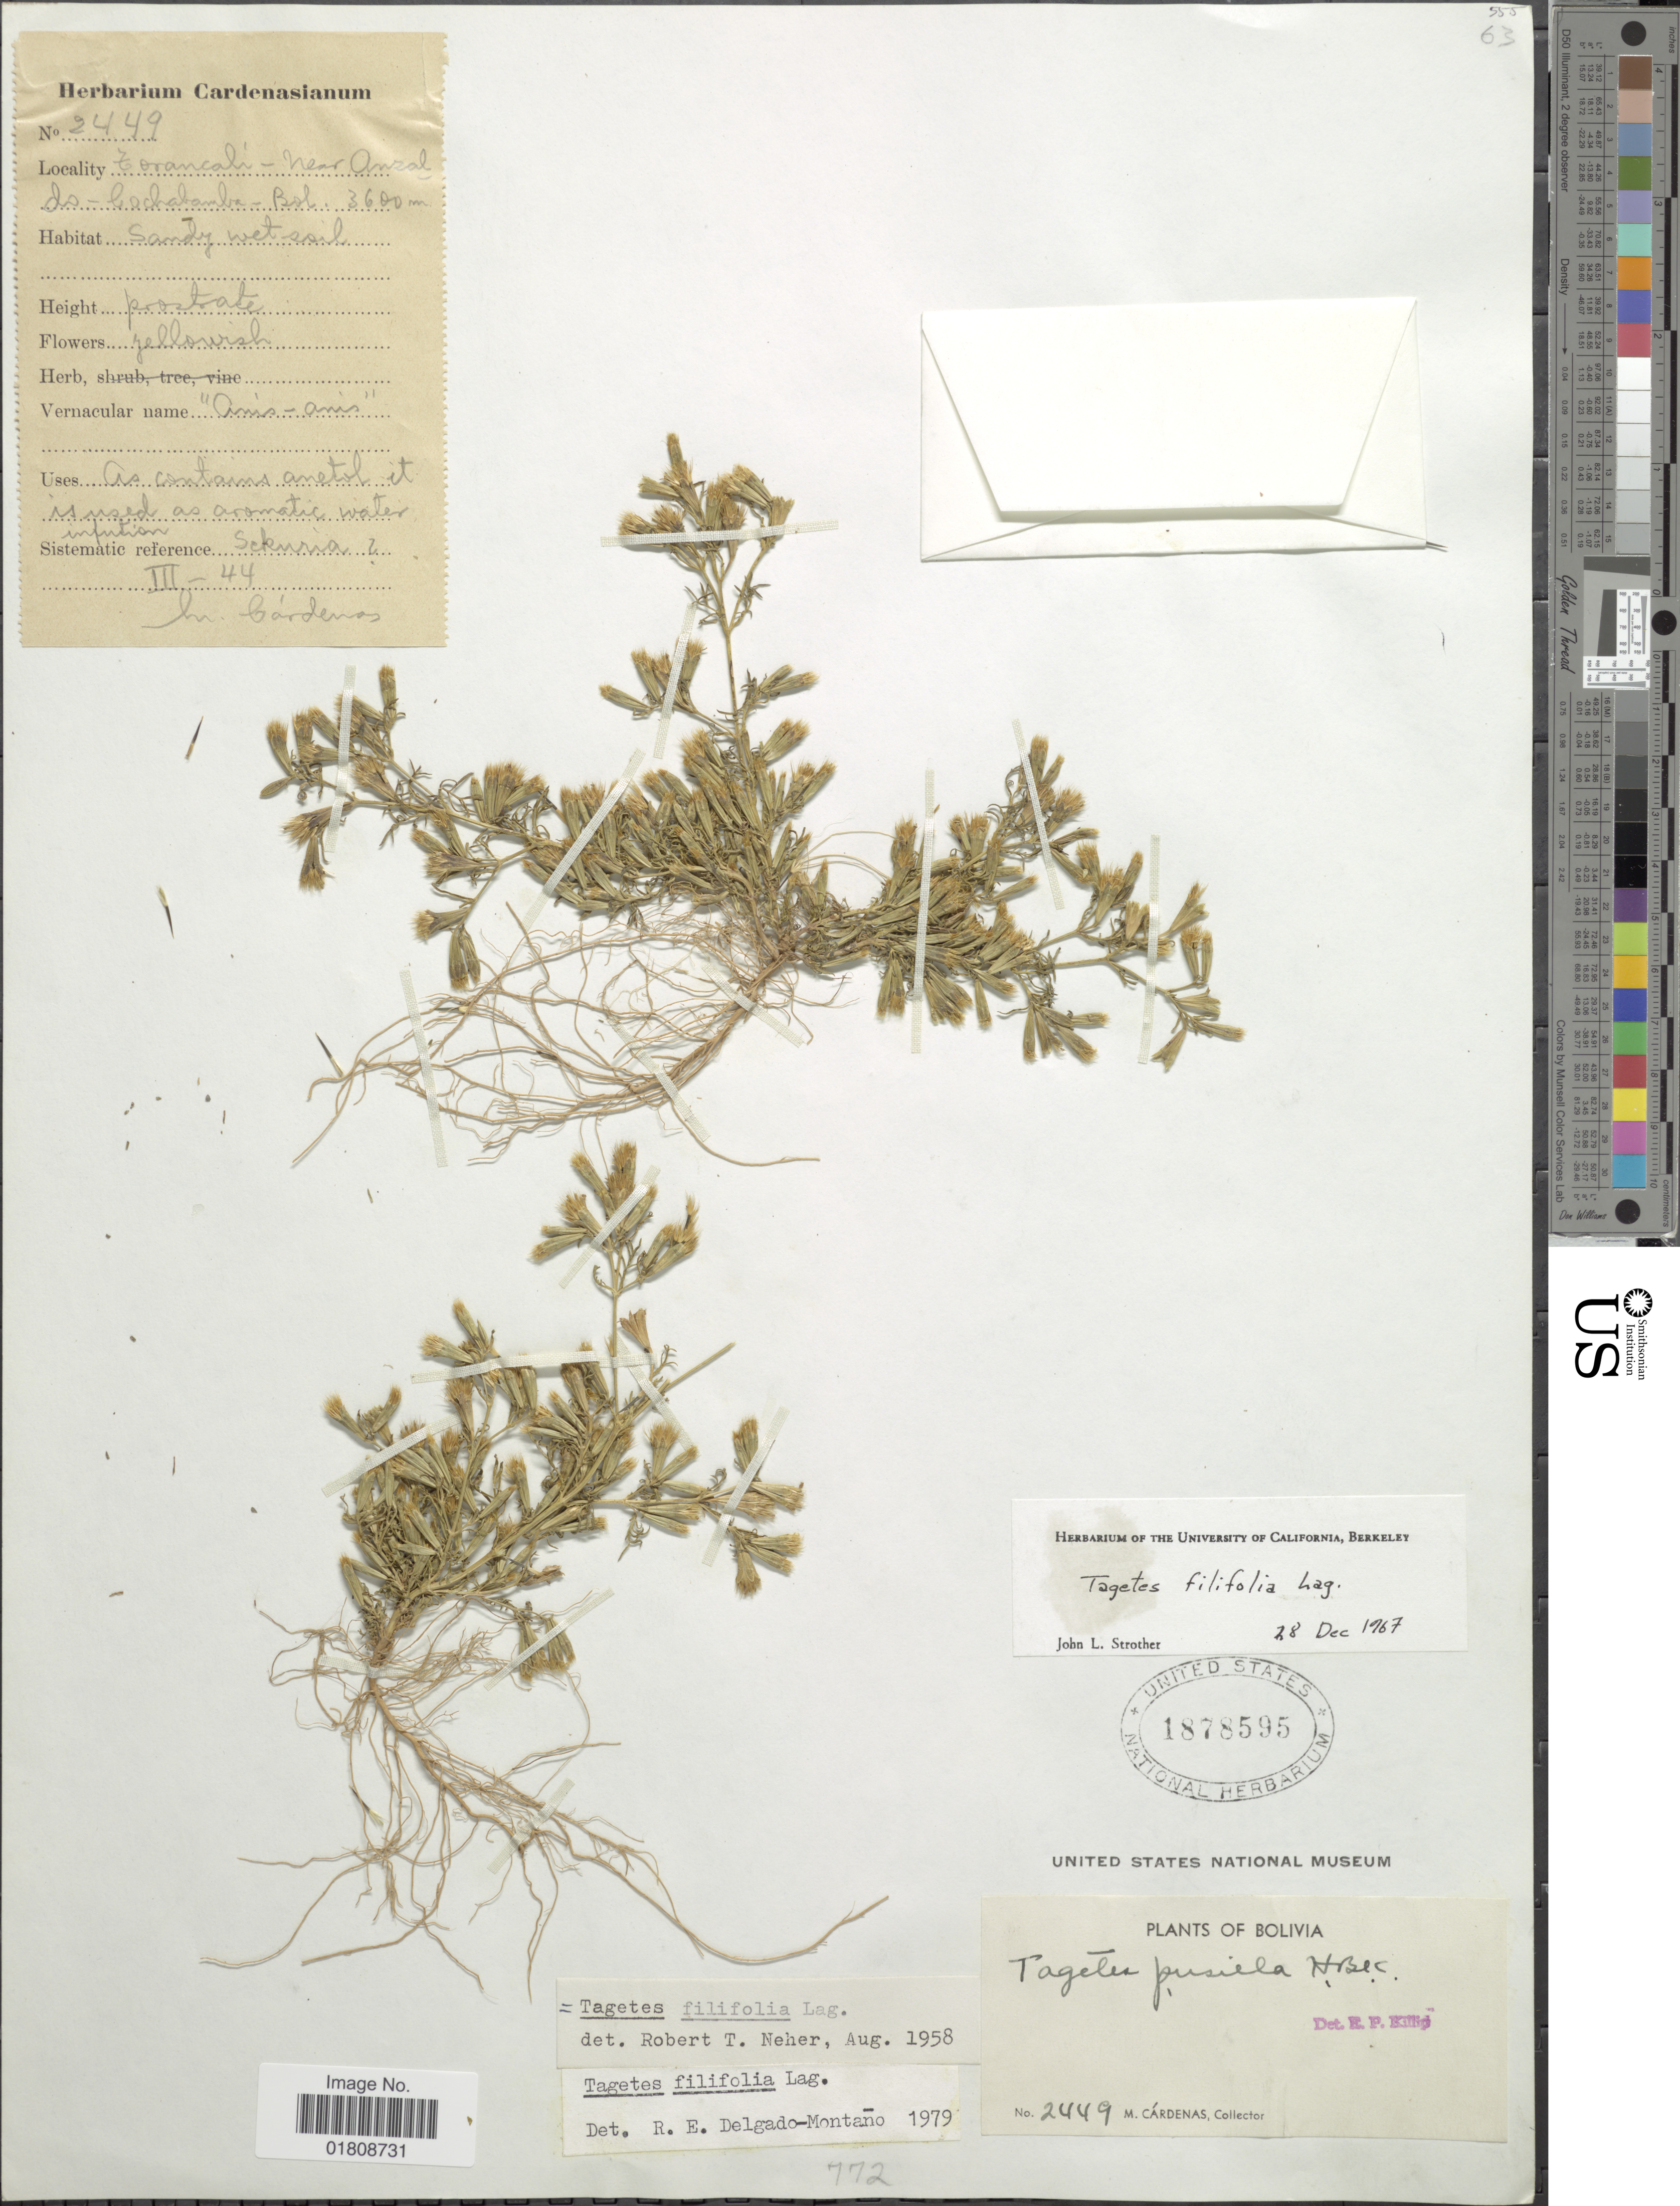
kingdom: Plantae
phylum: Tracheophyta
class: Magnoliopsida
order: Asterales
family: Asteraceae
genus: Tagetes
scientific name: Tagetes filifolia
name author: Lag.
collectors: M. Cárdenas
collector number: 2449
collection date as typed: Transcribed d/m/y: /3/44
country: Bolivia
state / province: Cochabamba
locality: Torancali near Anzaldo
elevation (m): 3600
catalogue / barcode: US 1878595